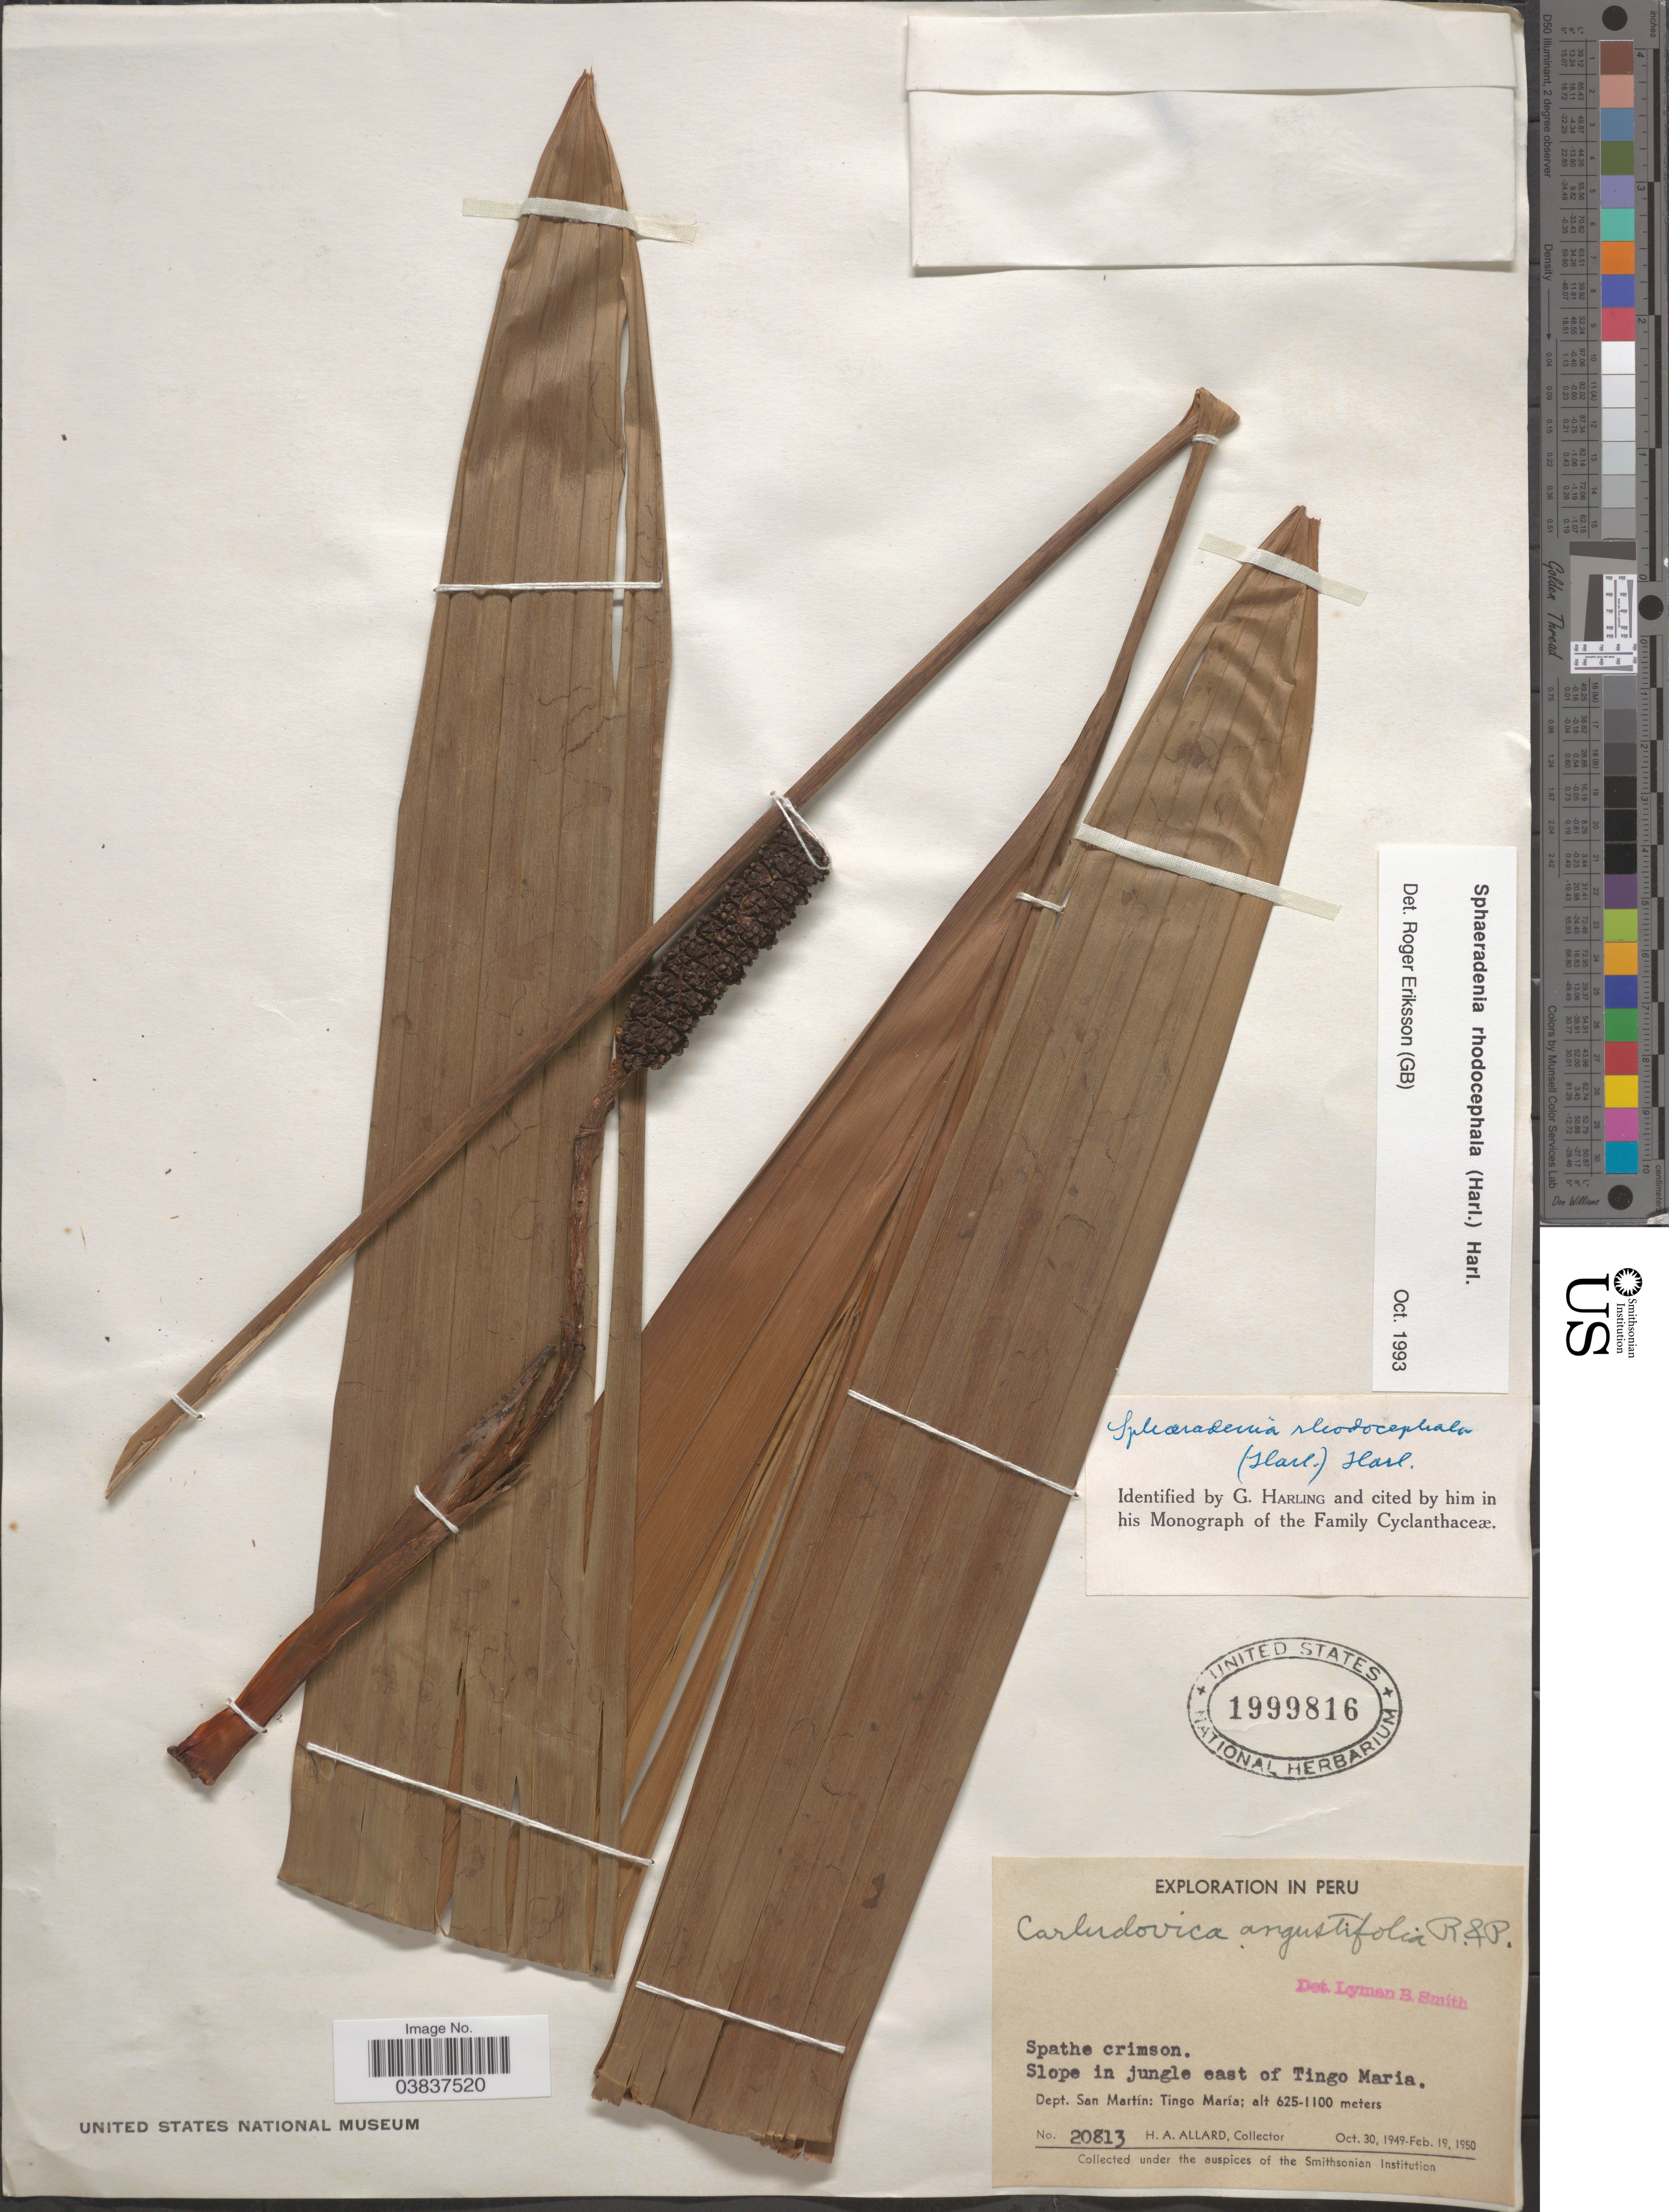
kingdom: Plantae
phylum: Tracheophyta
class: Liliopsida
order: Pandanales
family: Cyclanthaceae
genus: Sphaeradenia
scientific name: Sphaeradenia rhodocephala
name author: (Harling) Harling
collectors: H. A. Allard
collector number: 20813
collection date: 1949-10-30/1950-02-19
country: Peru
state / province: San Martín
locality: Slope in jungle east of Tingo Maria. Dept. San Martín: Tingo María.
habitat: slope in jungle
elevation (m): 625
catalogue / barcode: US 1999816